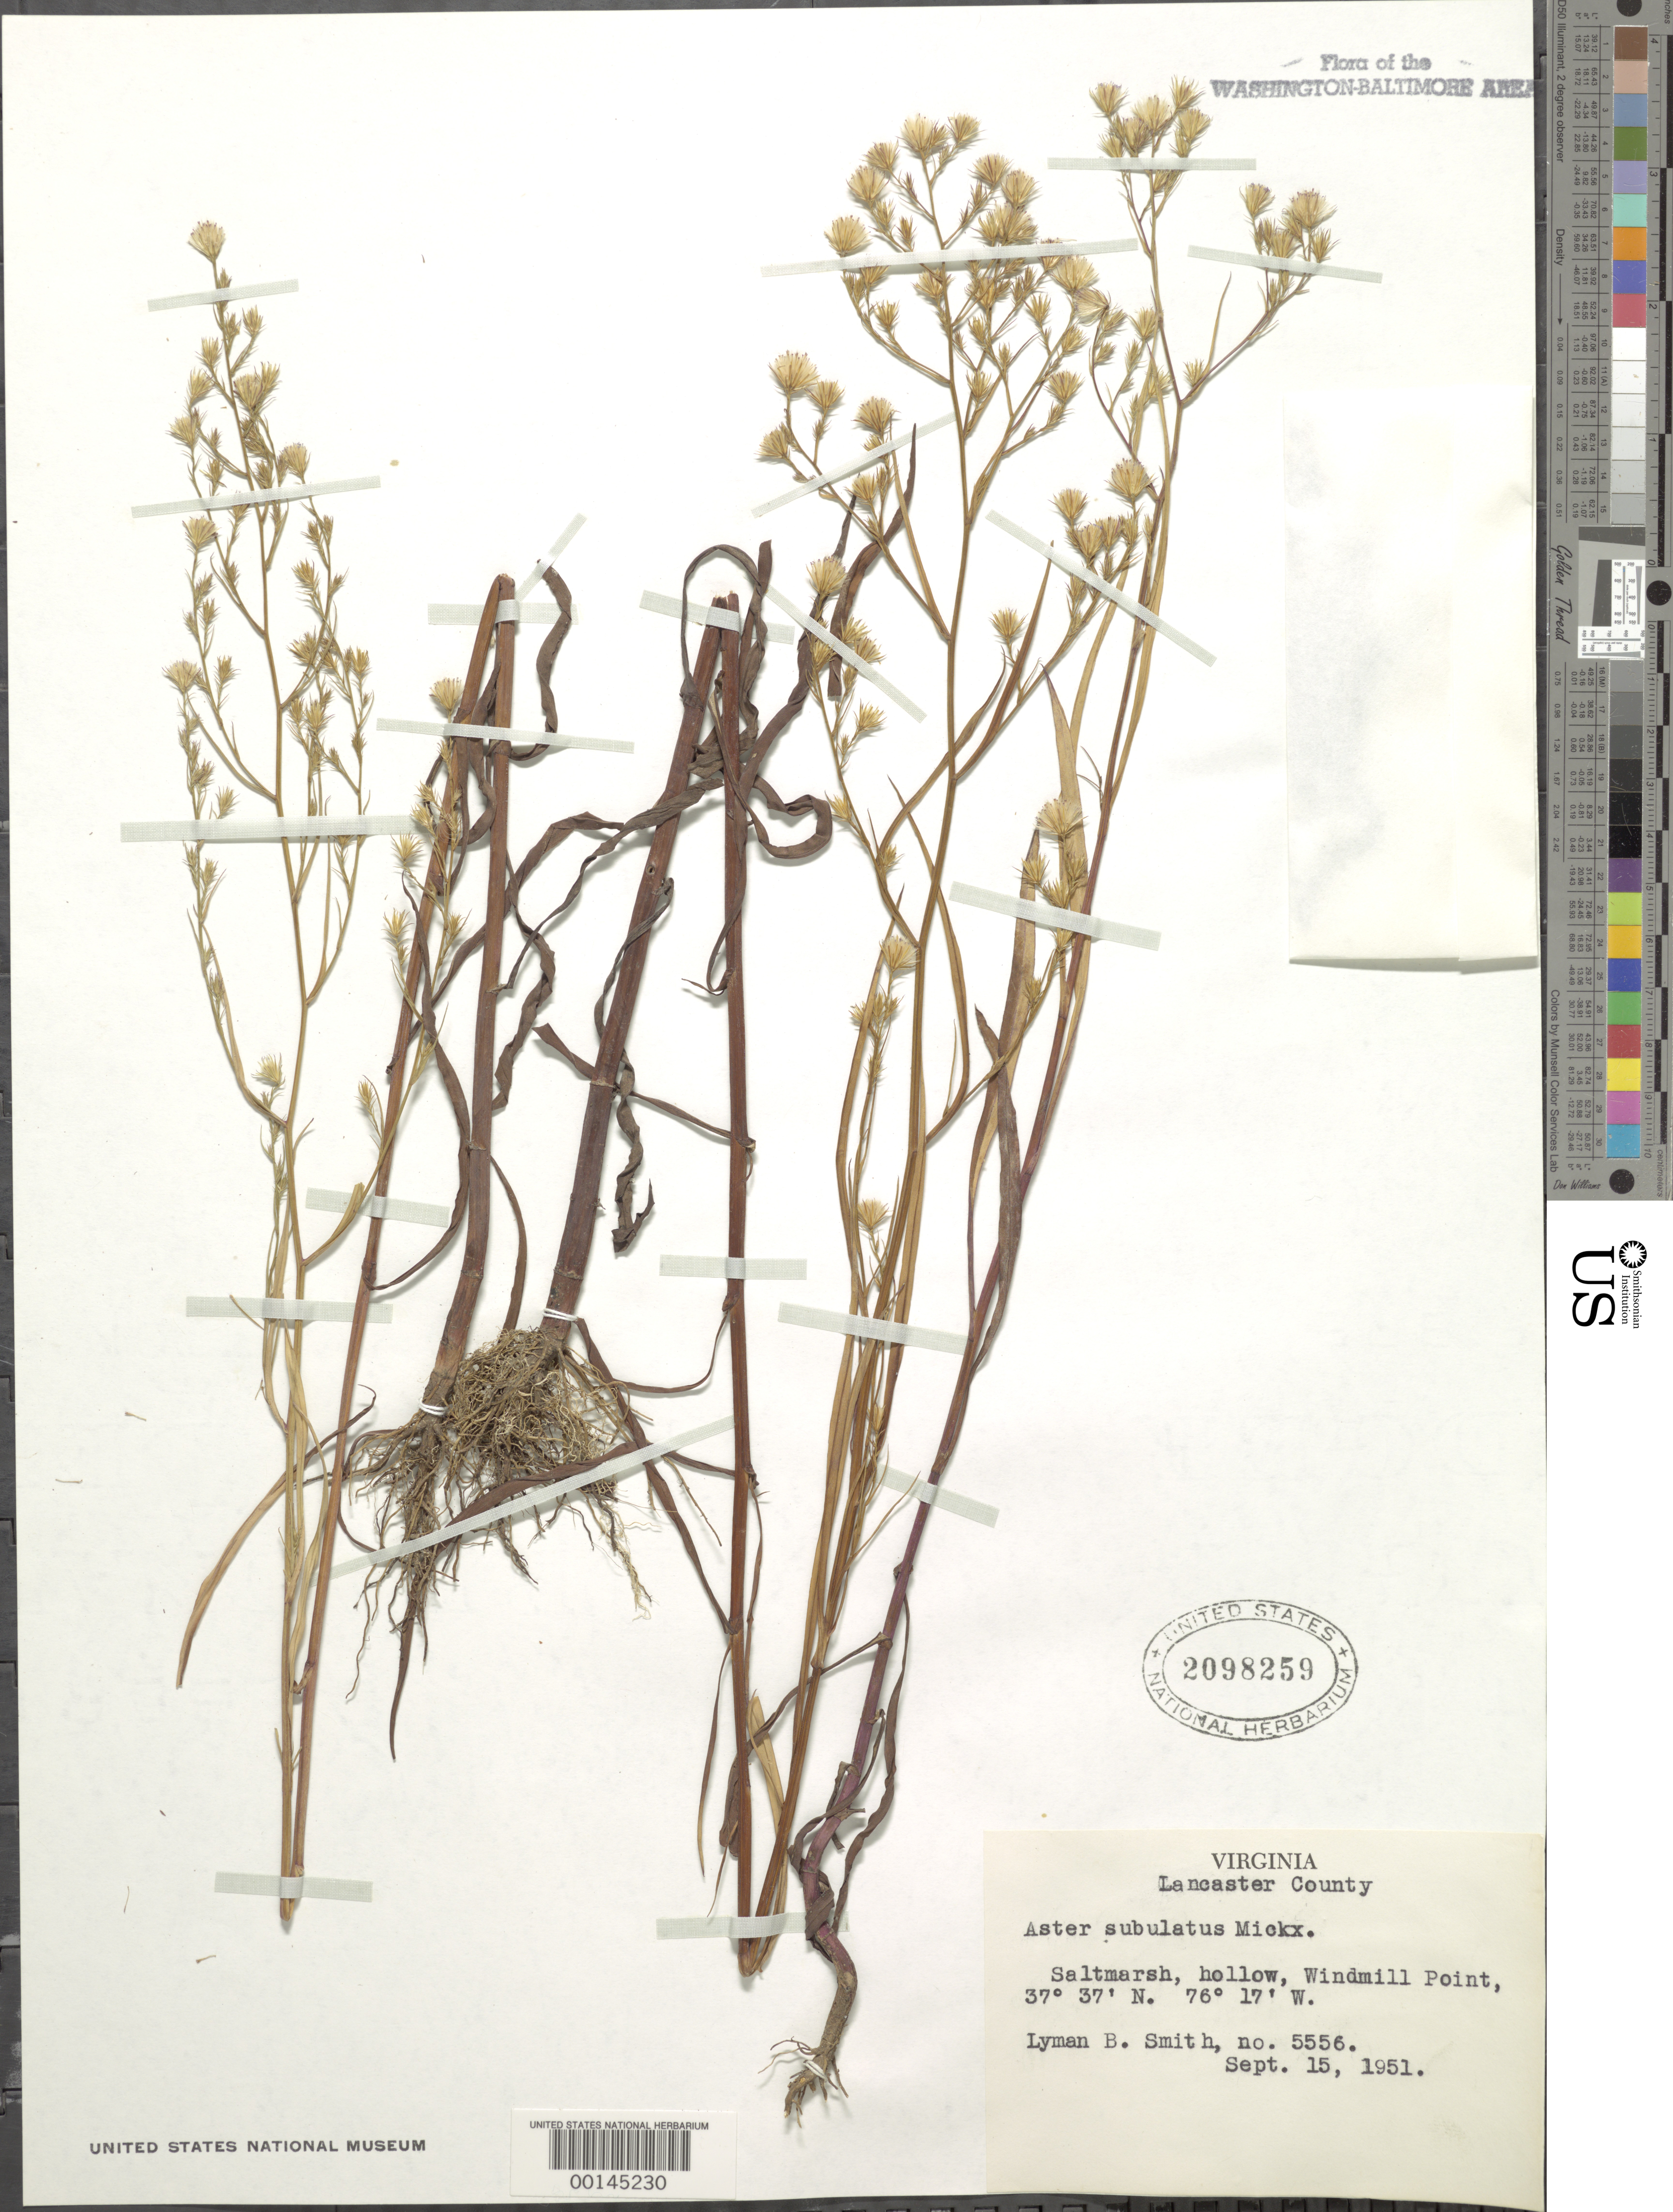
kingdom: Plantae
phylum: Tracheophyta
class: Magnoliopsida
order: Asterales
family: Asteraceae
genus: Symphyotrichum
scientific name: Symphyotrichum subulatum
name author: (Michx.) G.L. Nesom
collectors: L. Smith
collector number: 5556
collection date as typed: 15 Sep 1951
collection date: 1951-09-15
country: United States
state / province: Virginia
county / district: Lancaster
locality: Windmill Point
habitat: Saltmarsh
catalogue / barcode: US 2098259